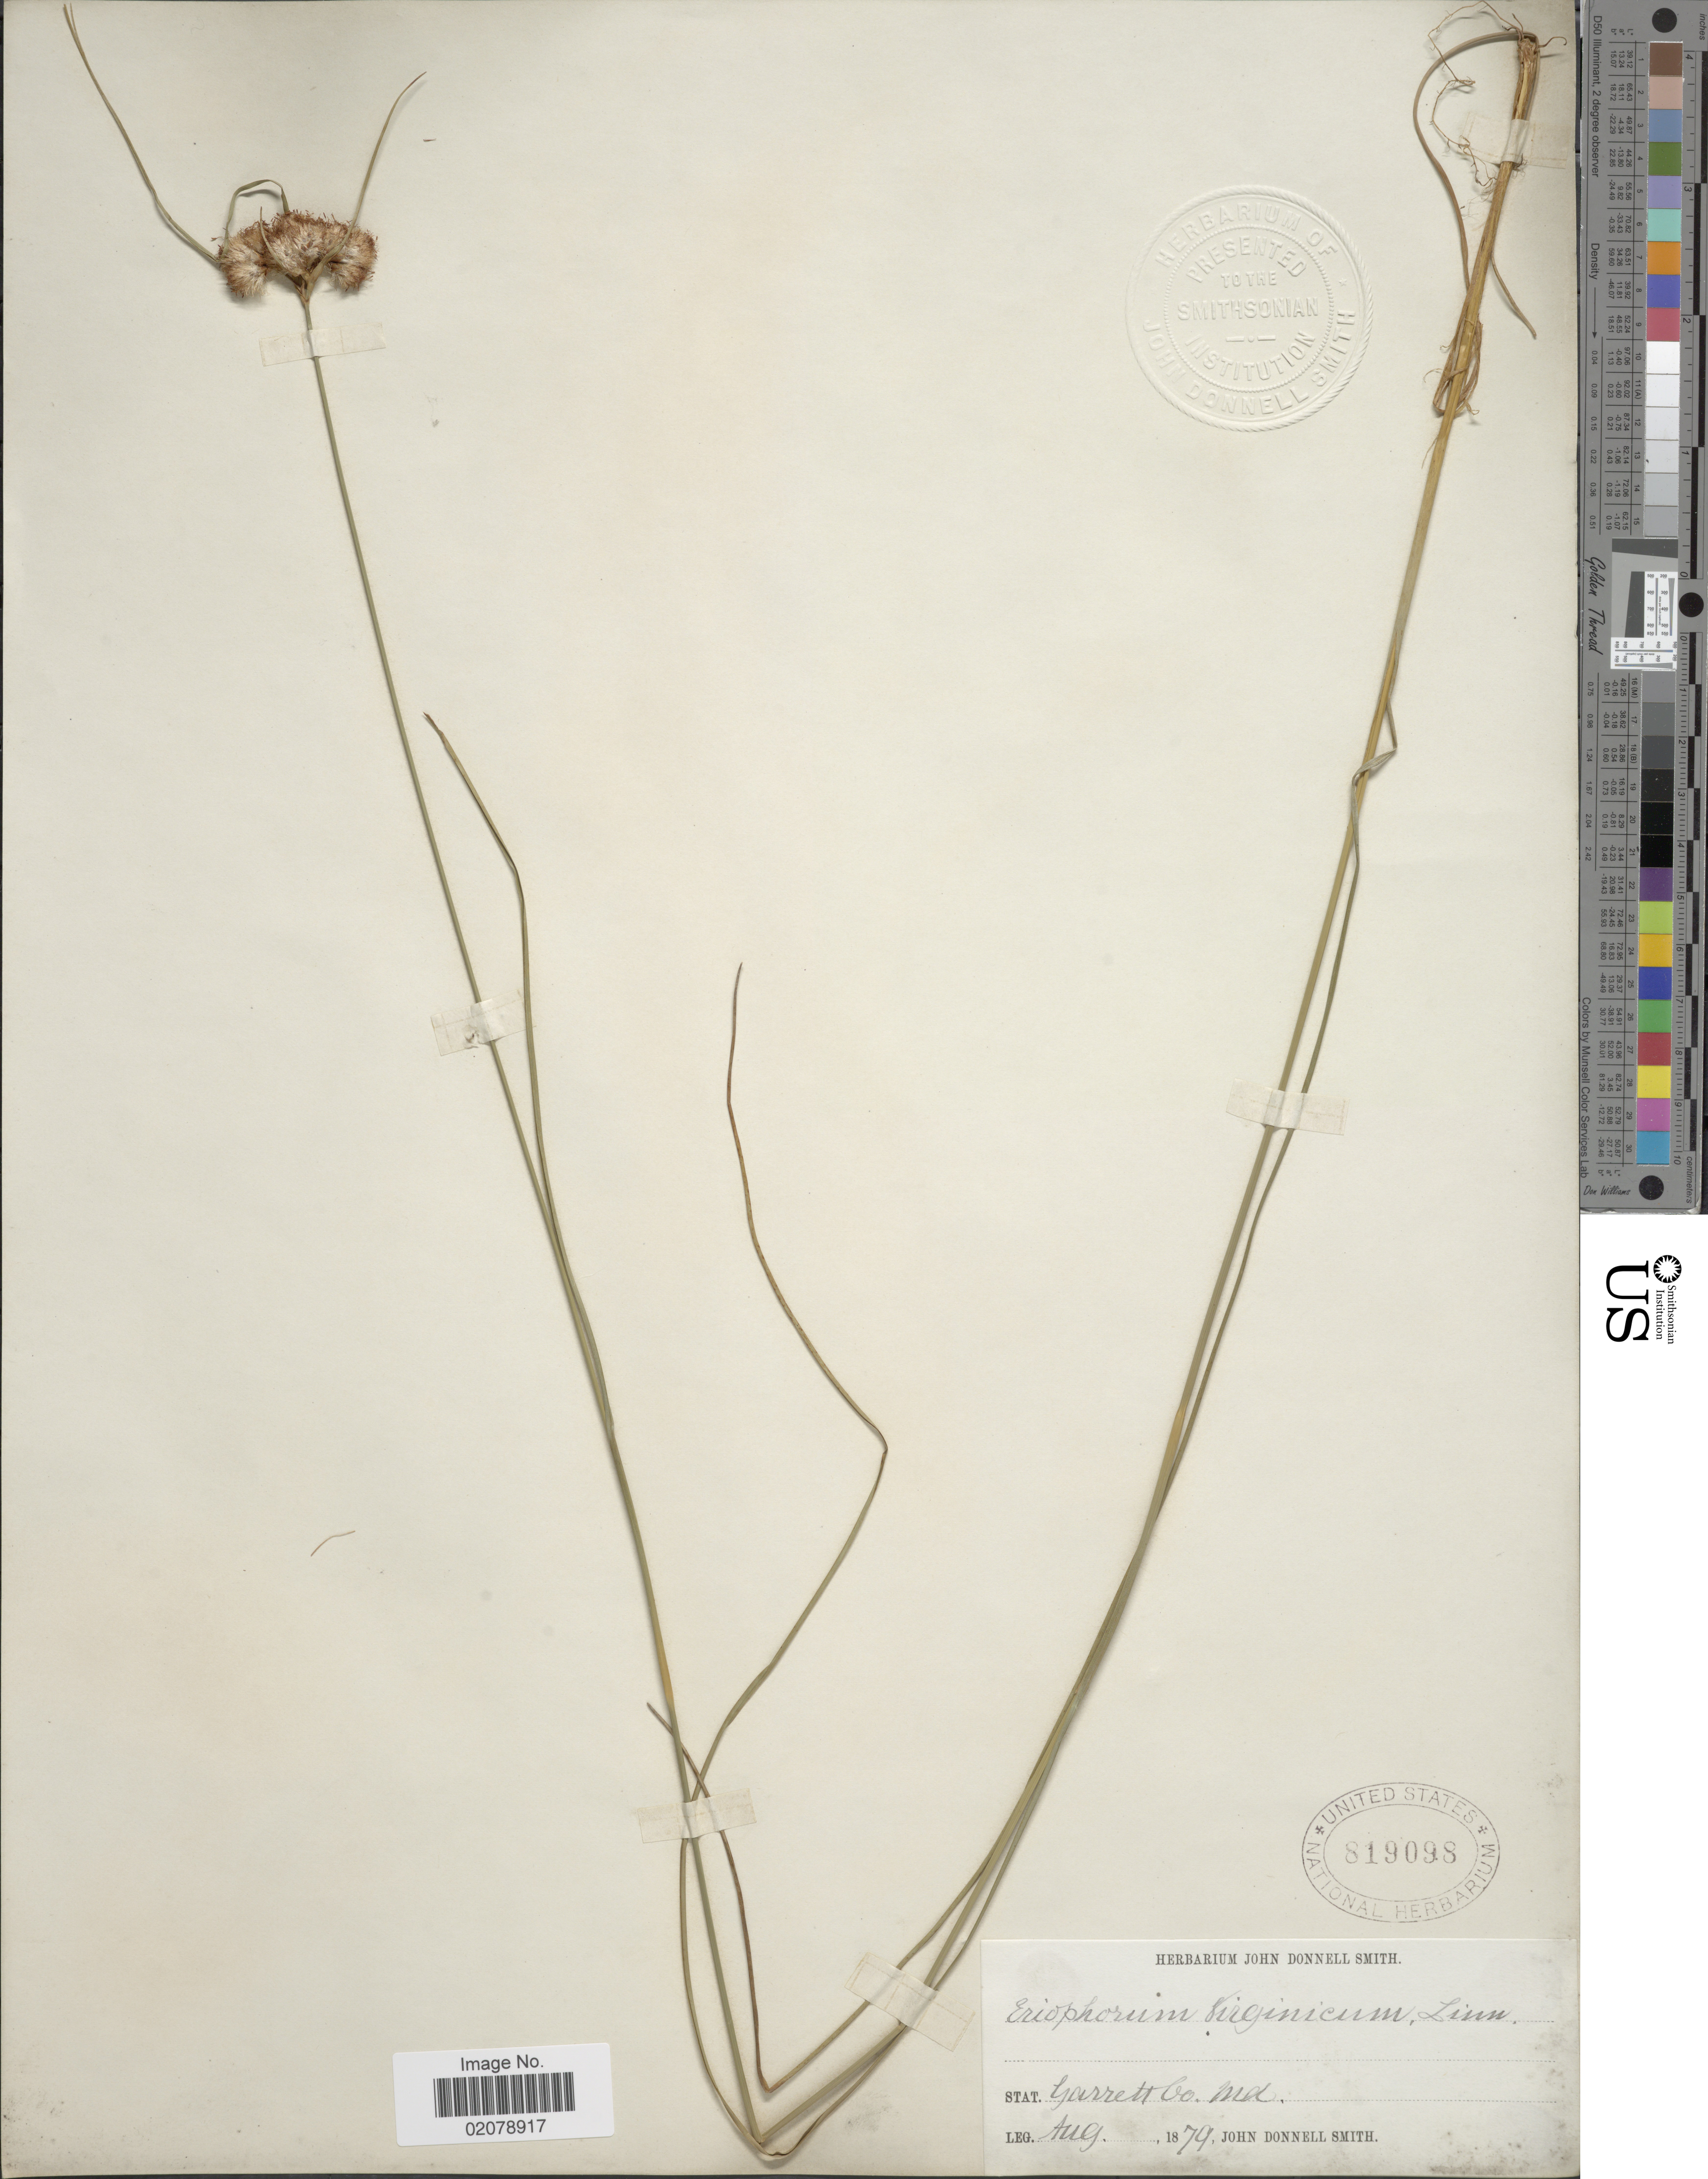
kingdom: Plantae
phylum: Tracheophyta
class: Liliopsida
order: Poales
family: Cyperaceae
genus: Eriophorum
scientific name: Eriophorum virginicum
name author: L.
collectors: J. Donnell Smith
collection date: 1879-08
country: United States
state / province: Maryland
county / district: Garrett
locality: Garrett Co.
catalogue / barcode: US 819098